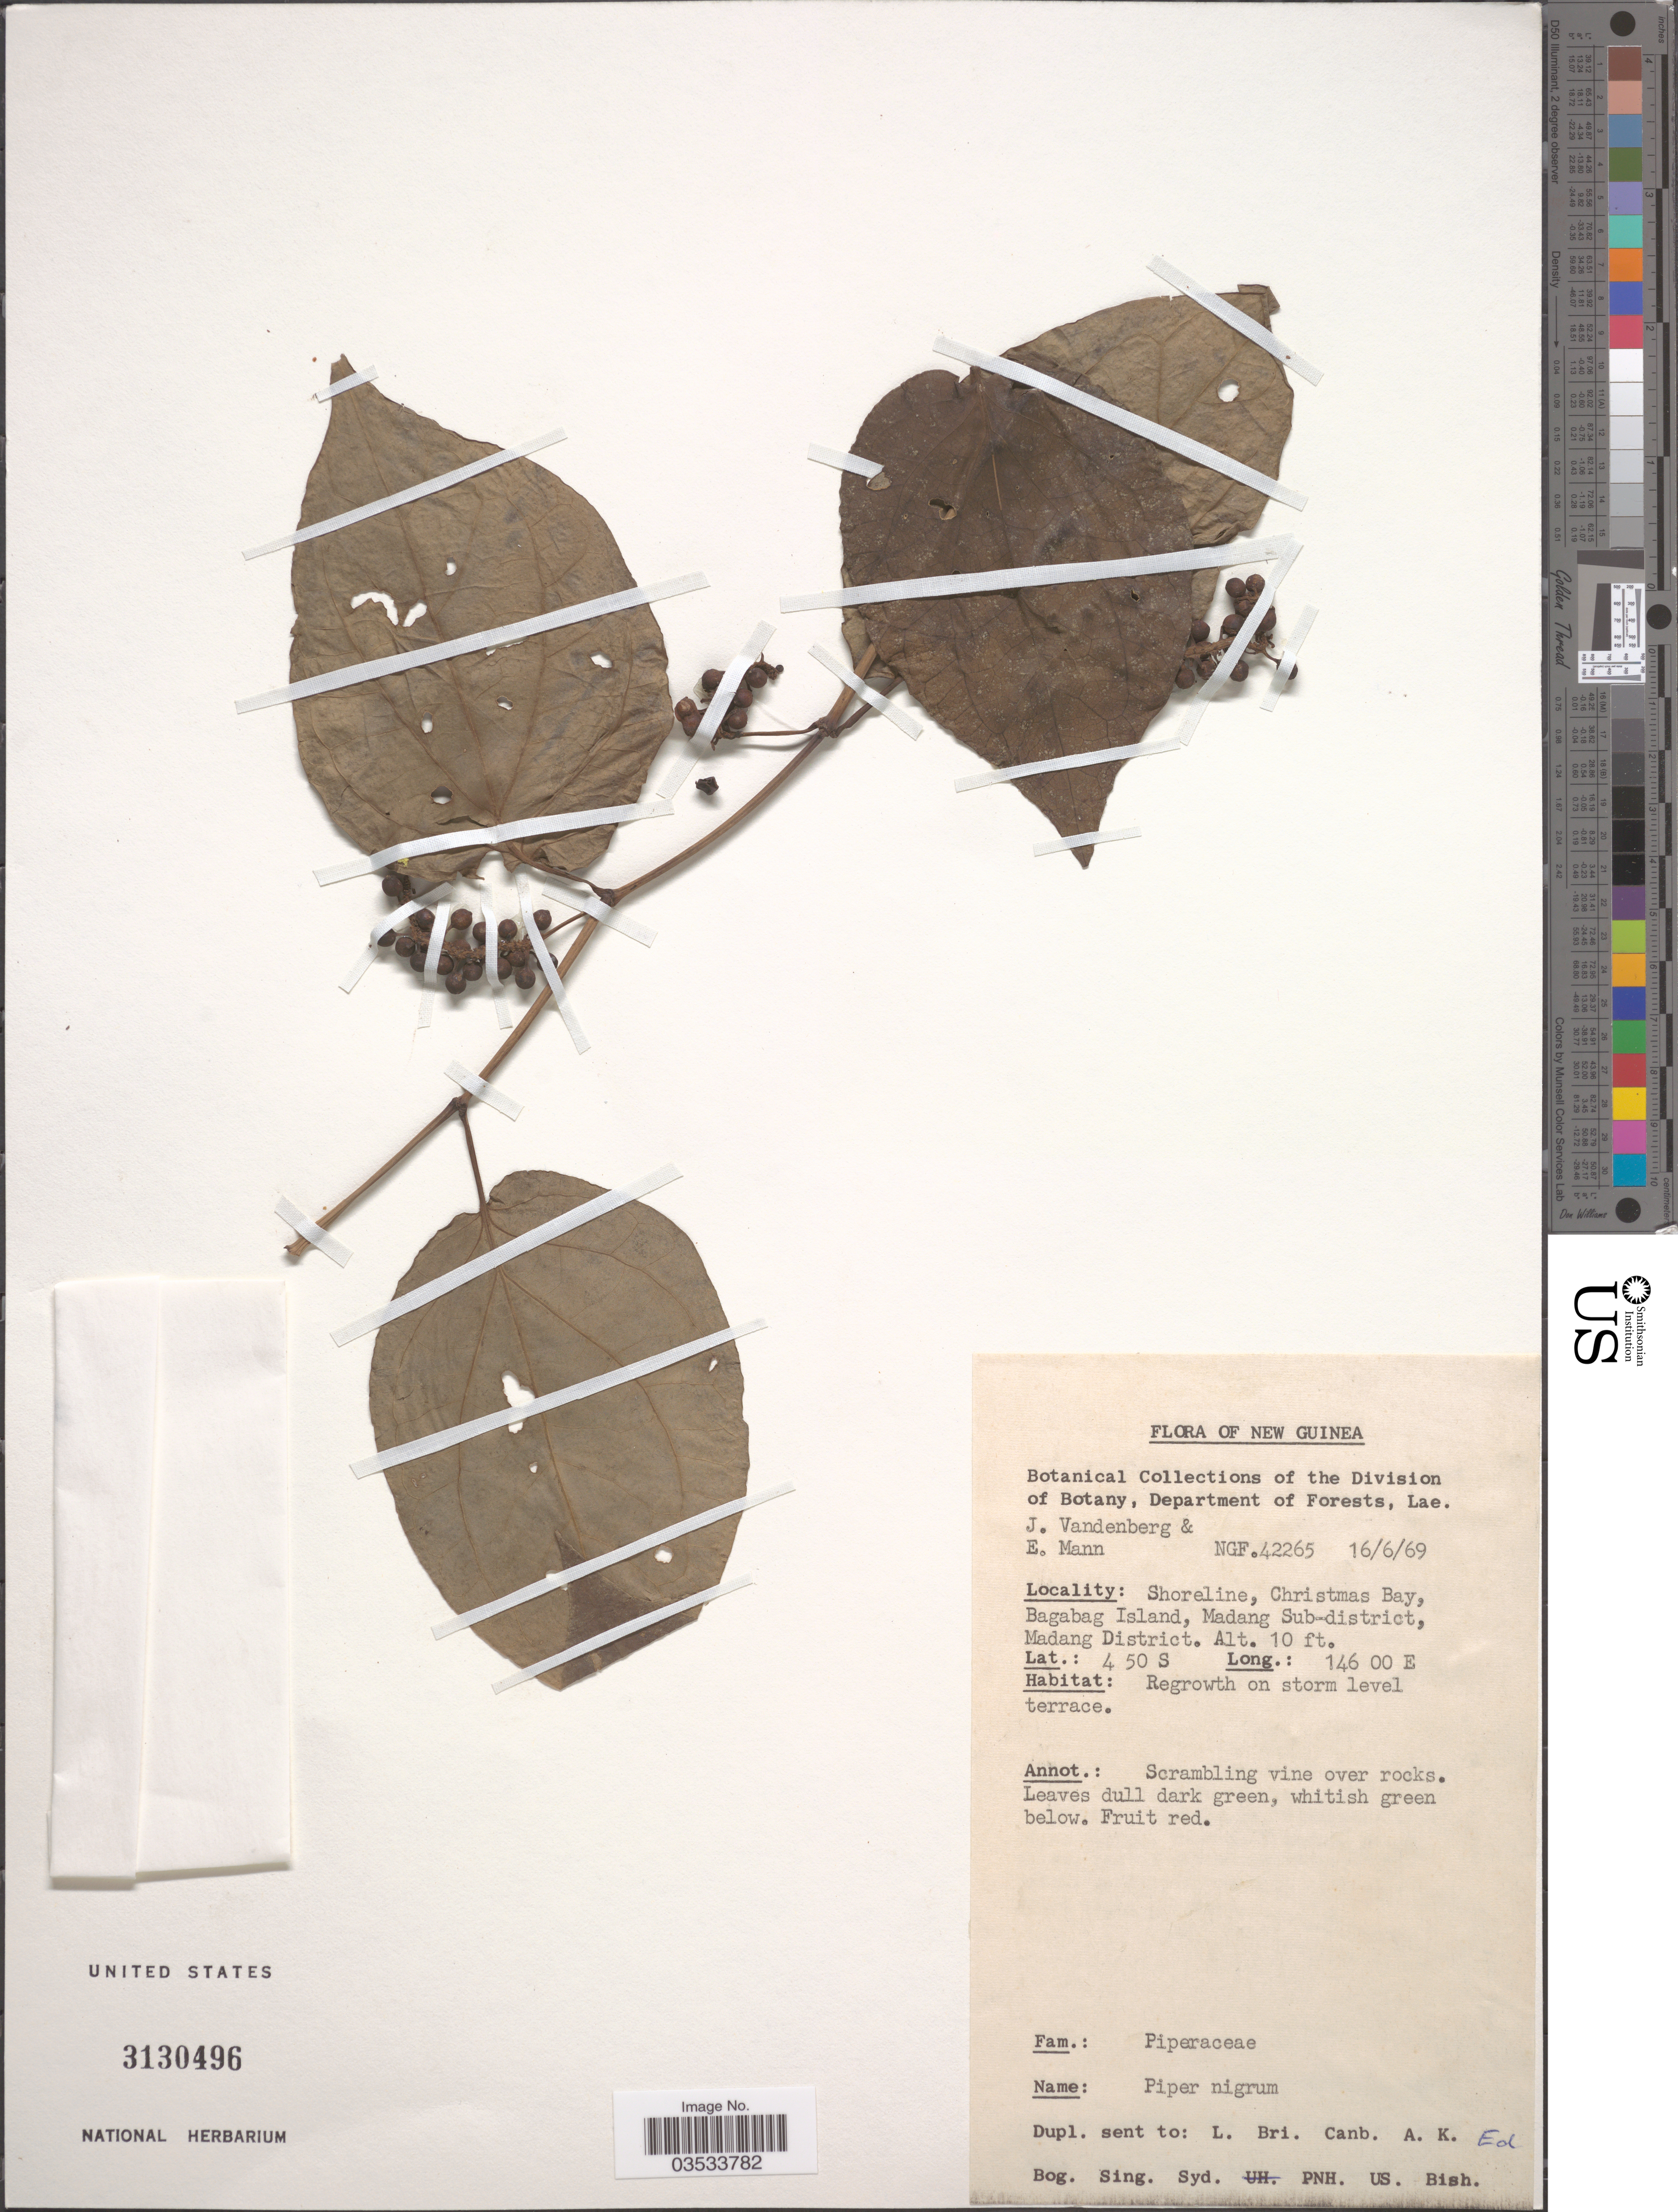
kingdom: Plantae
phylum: Tracheophyta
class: Magnoliopsida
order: Piperales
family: Piperaceae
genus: Piper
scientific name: Piper nigrum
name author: L.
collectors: J. Vandenberg & E. Mann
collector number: NGF42265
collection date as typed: Transcribed d/m/y: 16/6/69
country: Papua New Guinea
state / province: Madang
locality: New Guinea. Shoreline, Christmas Bay, Bagabag Island, Madang Sub-district, Madang District.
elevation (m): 3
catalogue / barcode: US 3130496